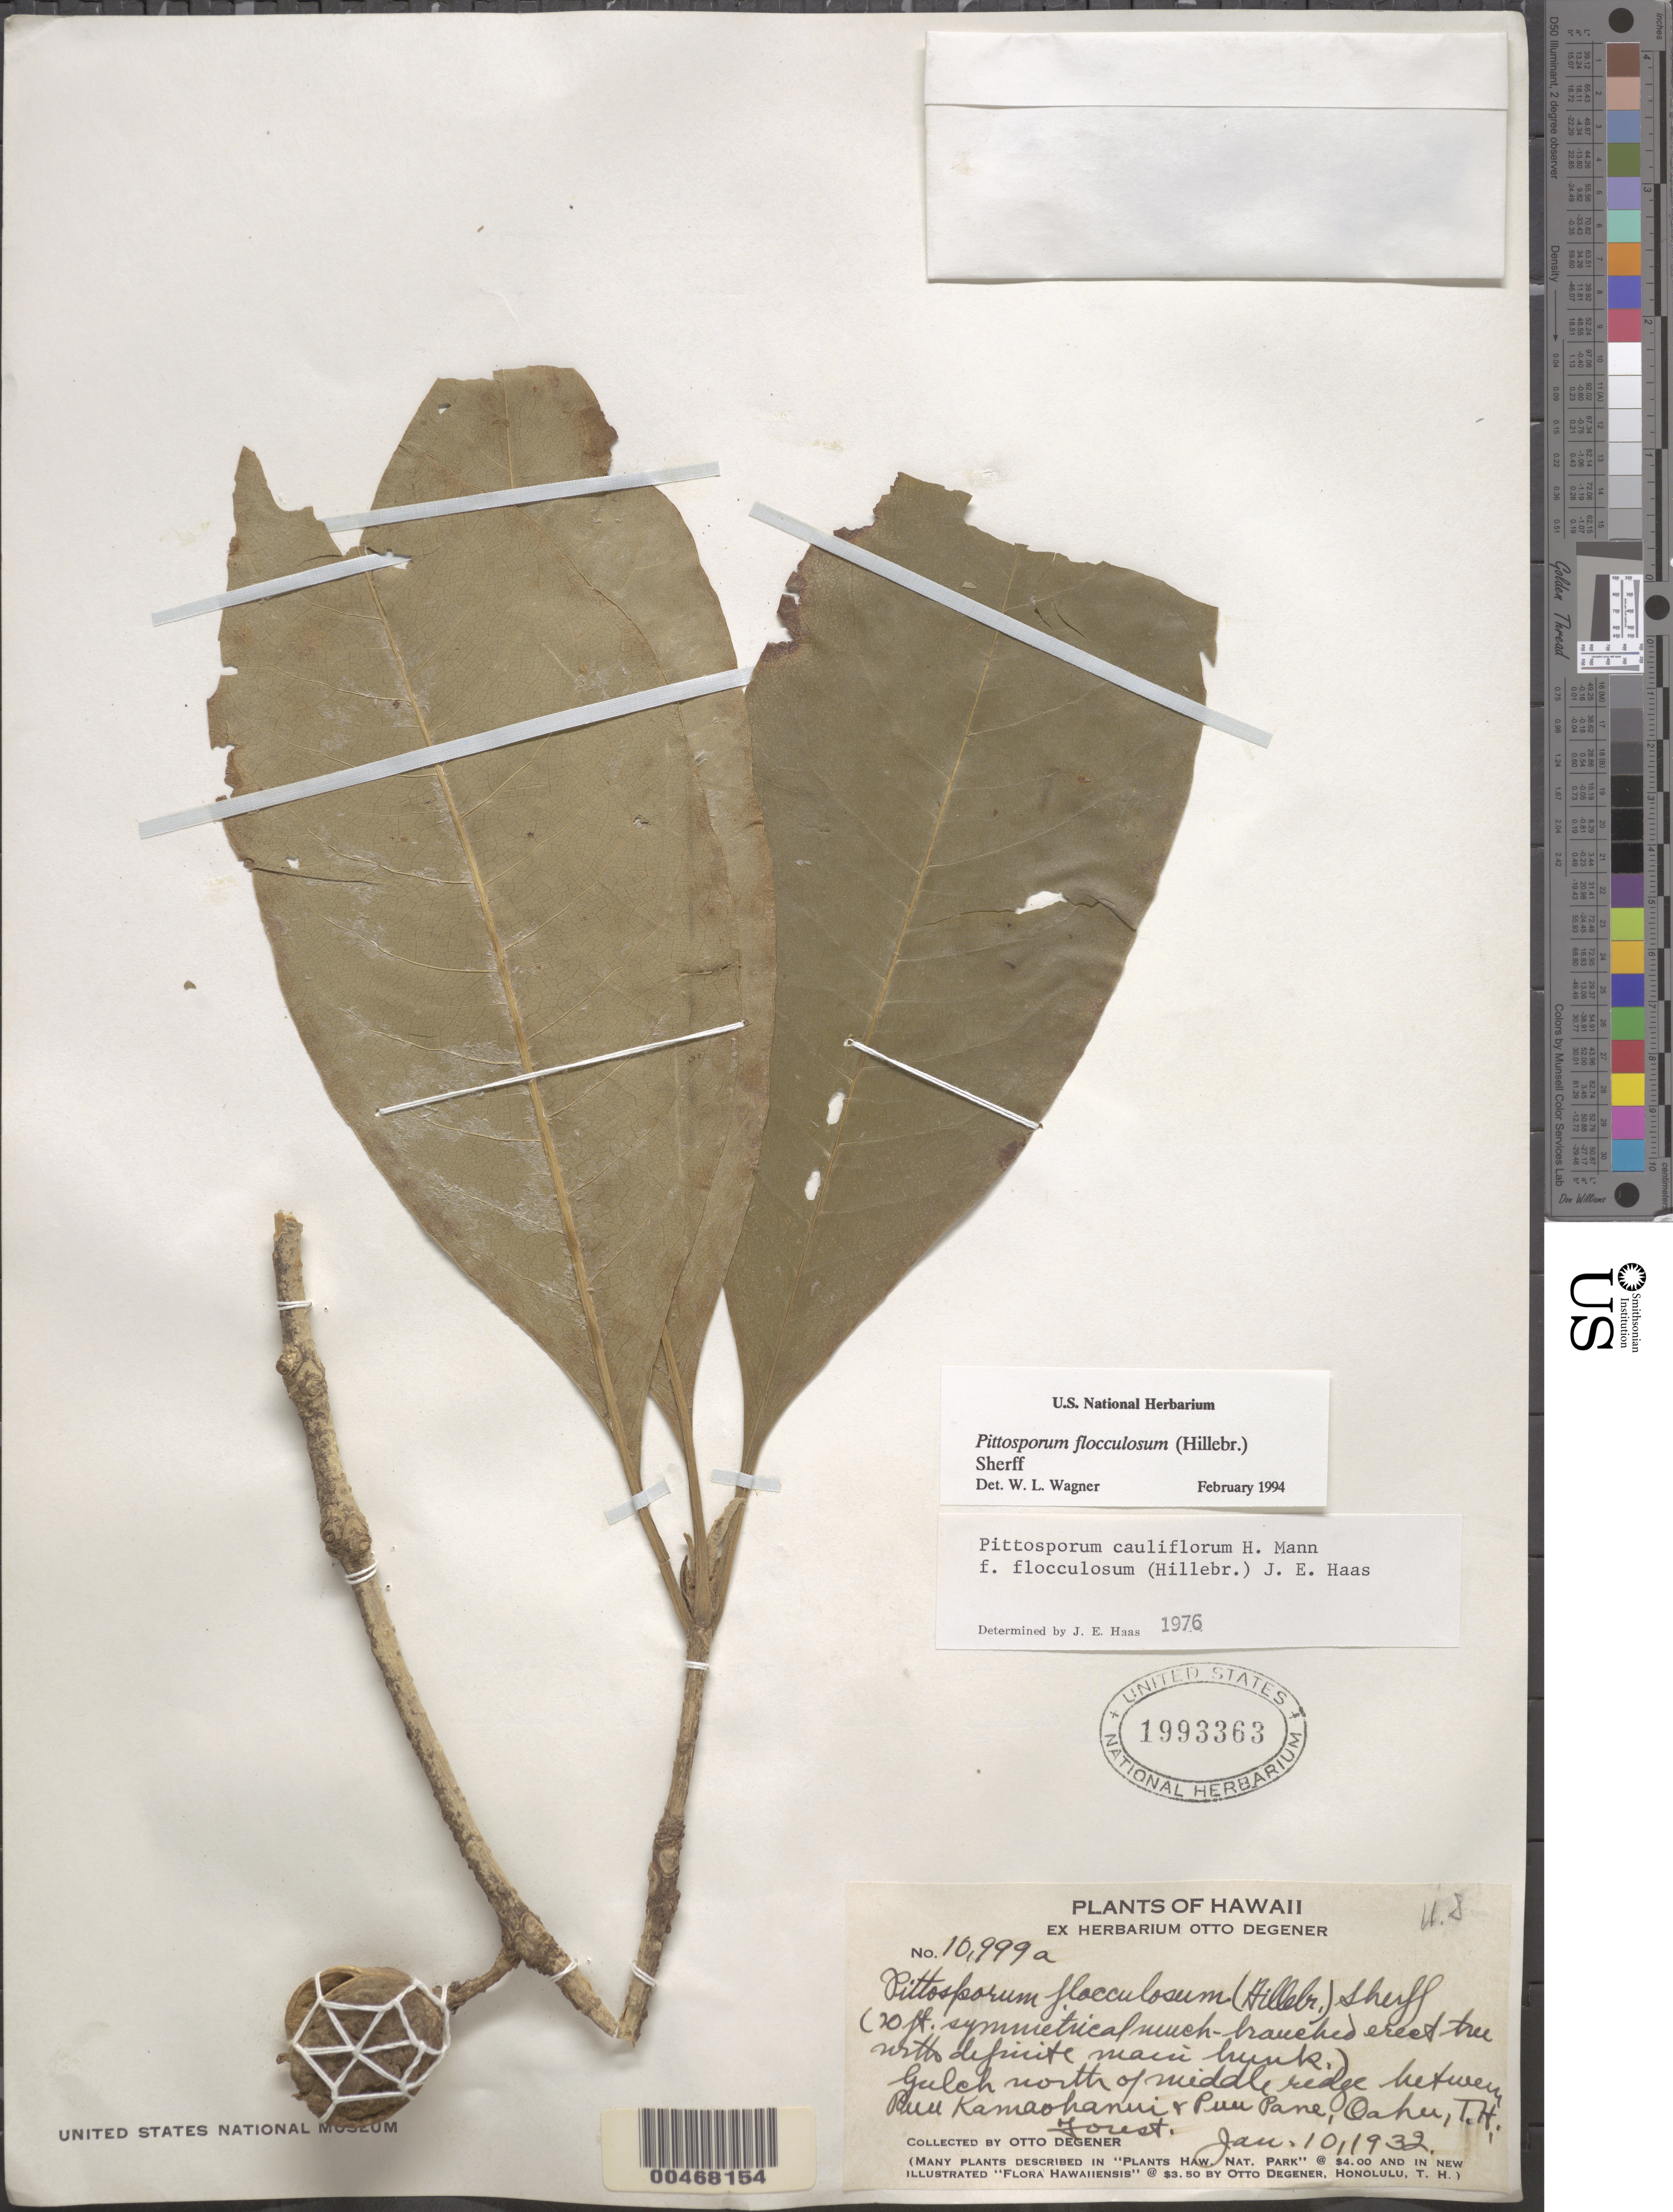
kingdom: Plantae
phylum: Tracheophyta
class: Magnoliopsida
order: Apiales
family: Pittosporaceae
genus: Pittosporum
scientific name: Pittosporum flocculosum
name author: (Hillebr.) Sherff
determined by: Wagner, W. L., (BOT), Smithsonian Institution - National Museum of Natural History (UNITED STATES)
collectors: O. Degener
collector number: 10999a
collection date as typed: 10 Jan 1932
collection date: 1932-01-10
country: United States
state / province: Hawaii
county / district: Honolulu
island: Oahu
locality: Gulch north of middle ridge between Puu Kamaohanui and Puu Pane.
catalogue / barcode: US 1993363